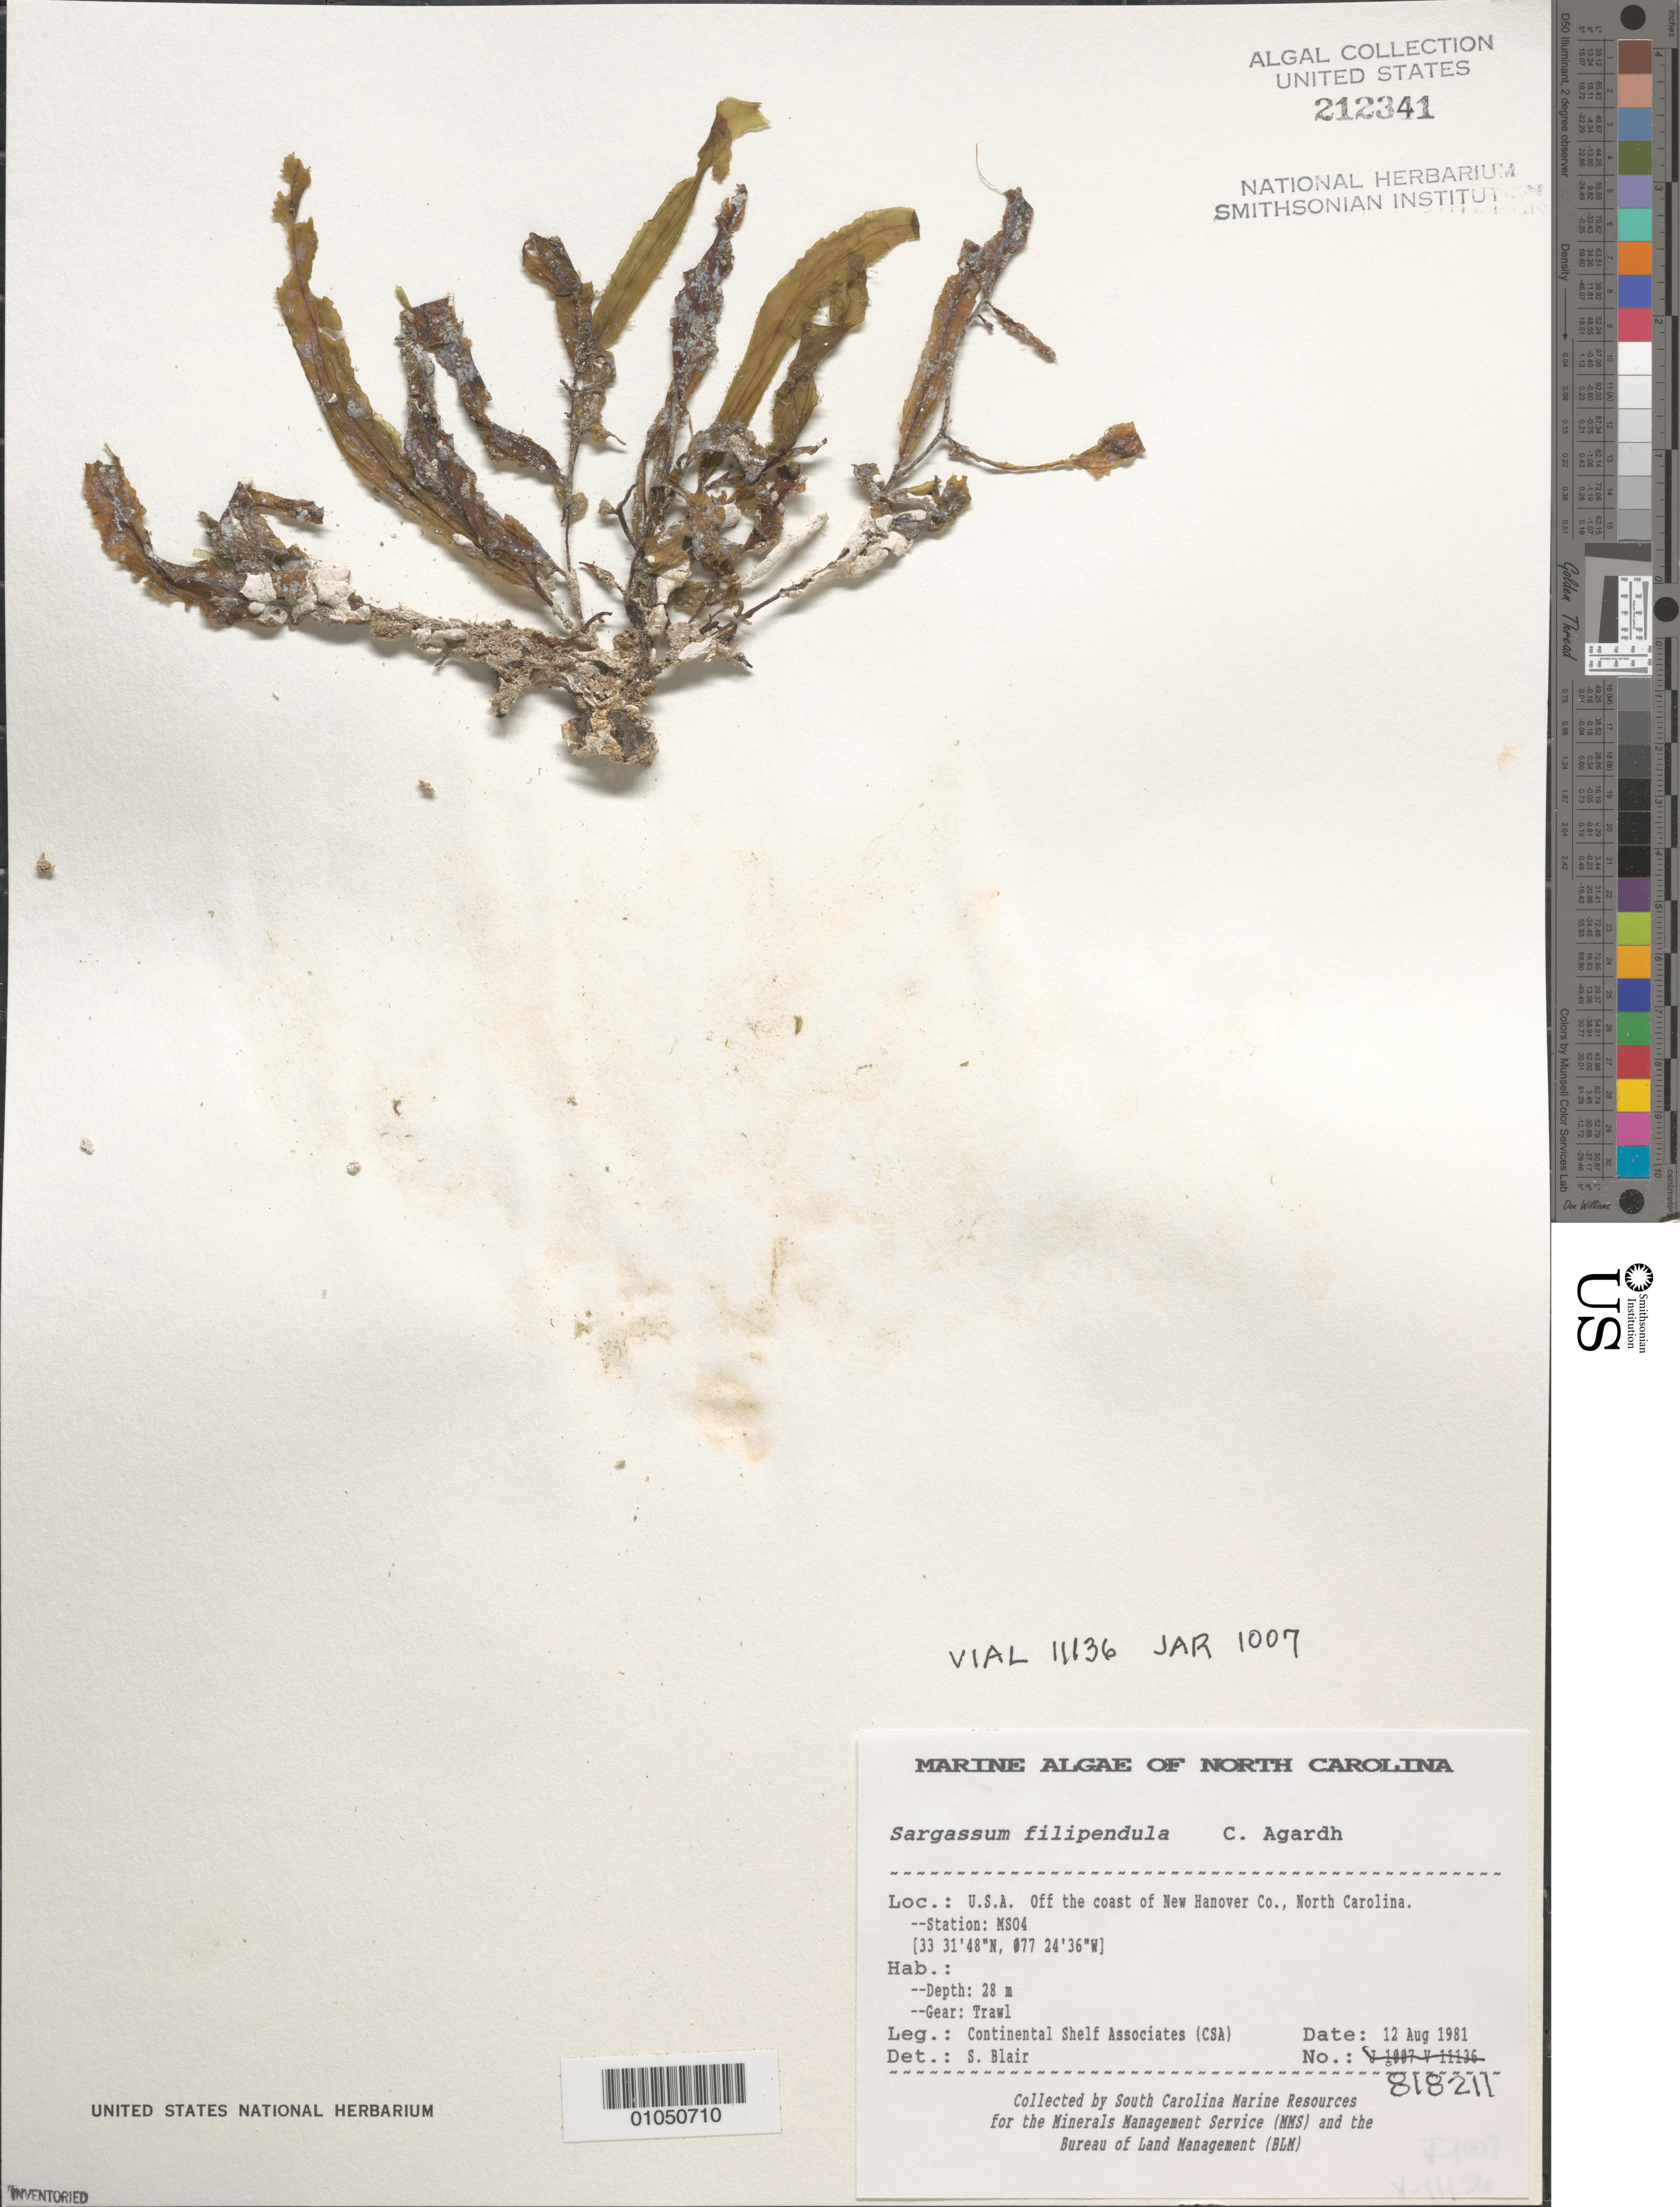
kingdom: Chromista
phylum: Ochrophyta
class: Phaeophyceae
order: Fucales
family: Sargassaceae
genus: Sargassum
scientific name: Sargassum filipendula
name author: C. Agardh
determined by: Blair, S. M.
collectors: Continental Shelf Associates for the MMS/BLM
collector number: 818211 Station MS04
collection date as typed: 12 Aug 1981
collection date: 1981-08-12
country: United States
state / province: North Carolina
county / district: New Hanover County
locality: Off coast of New Hanover County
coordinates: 33 31'48"N, 77 24'36"W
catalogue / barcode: US 212341